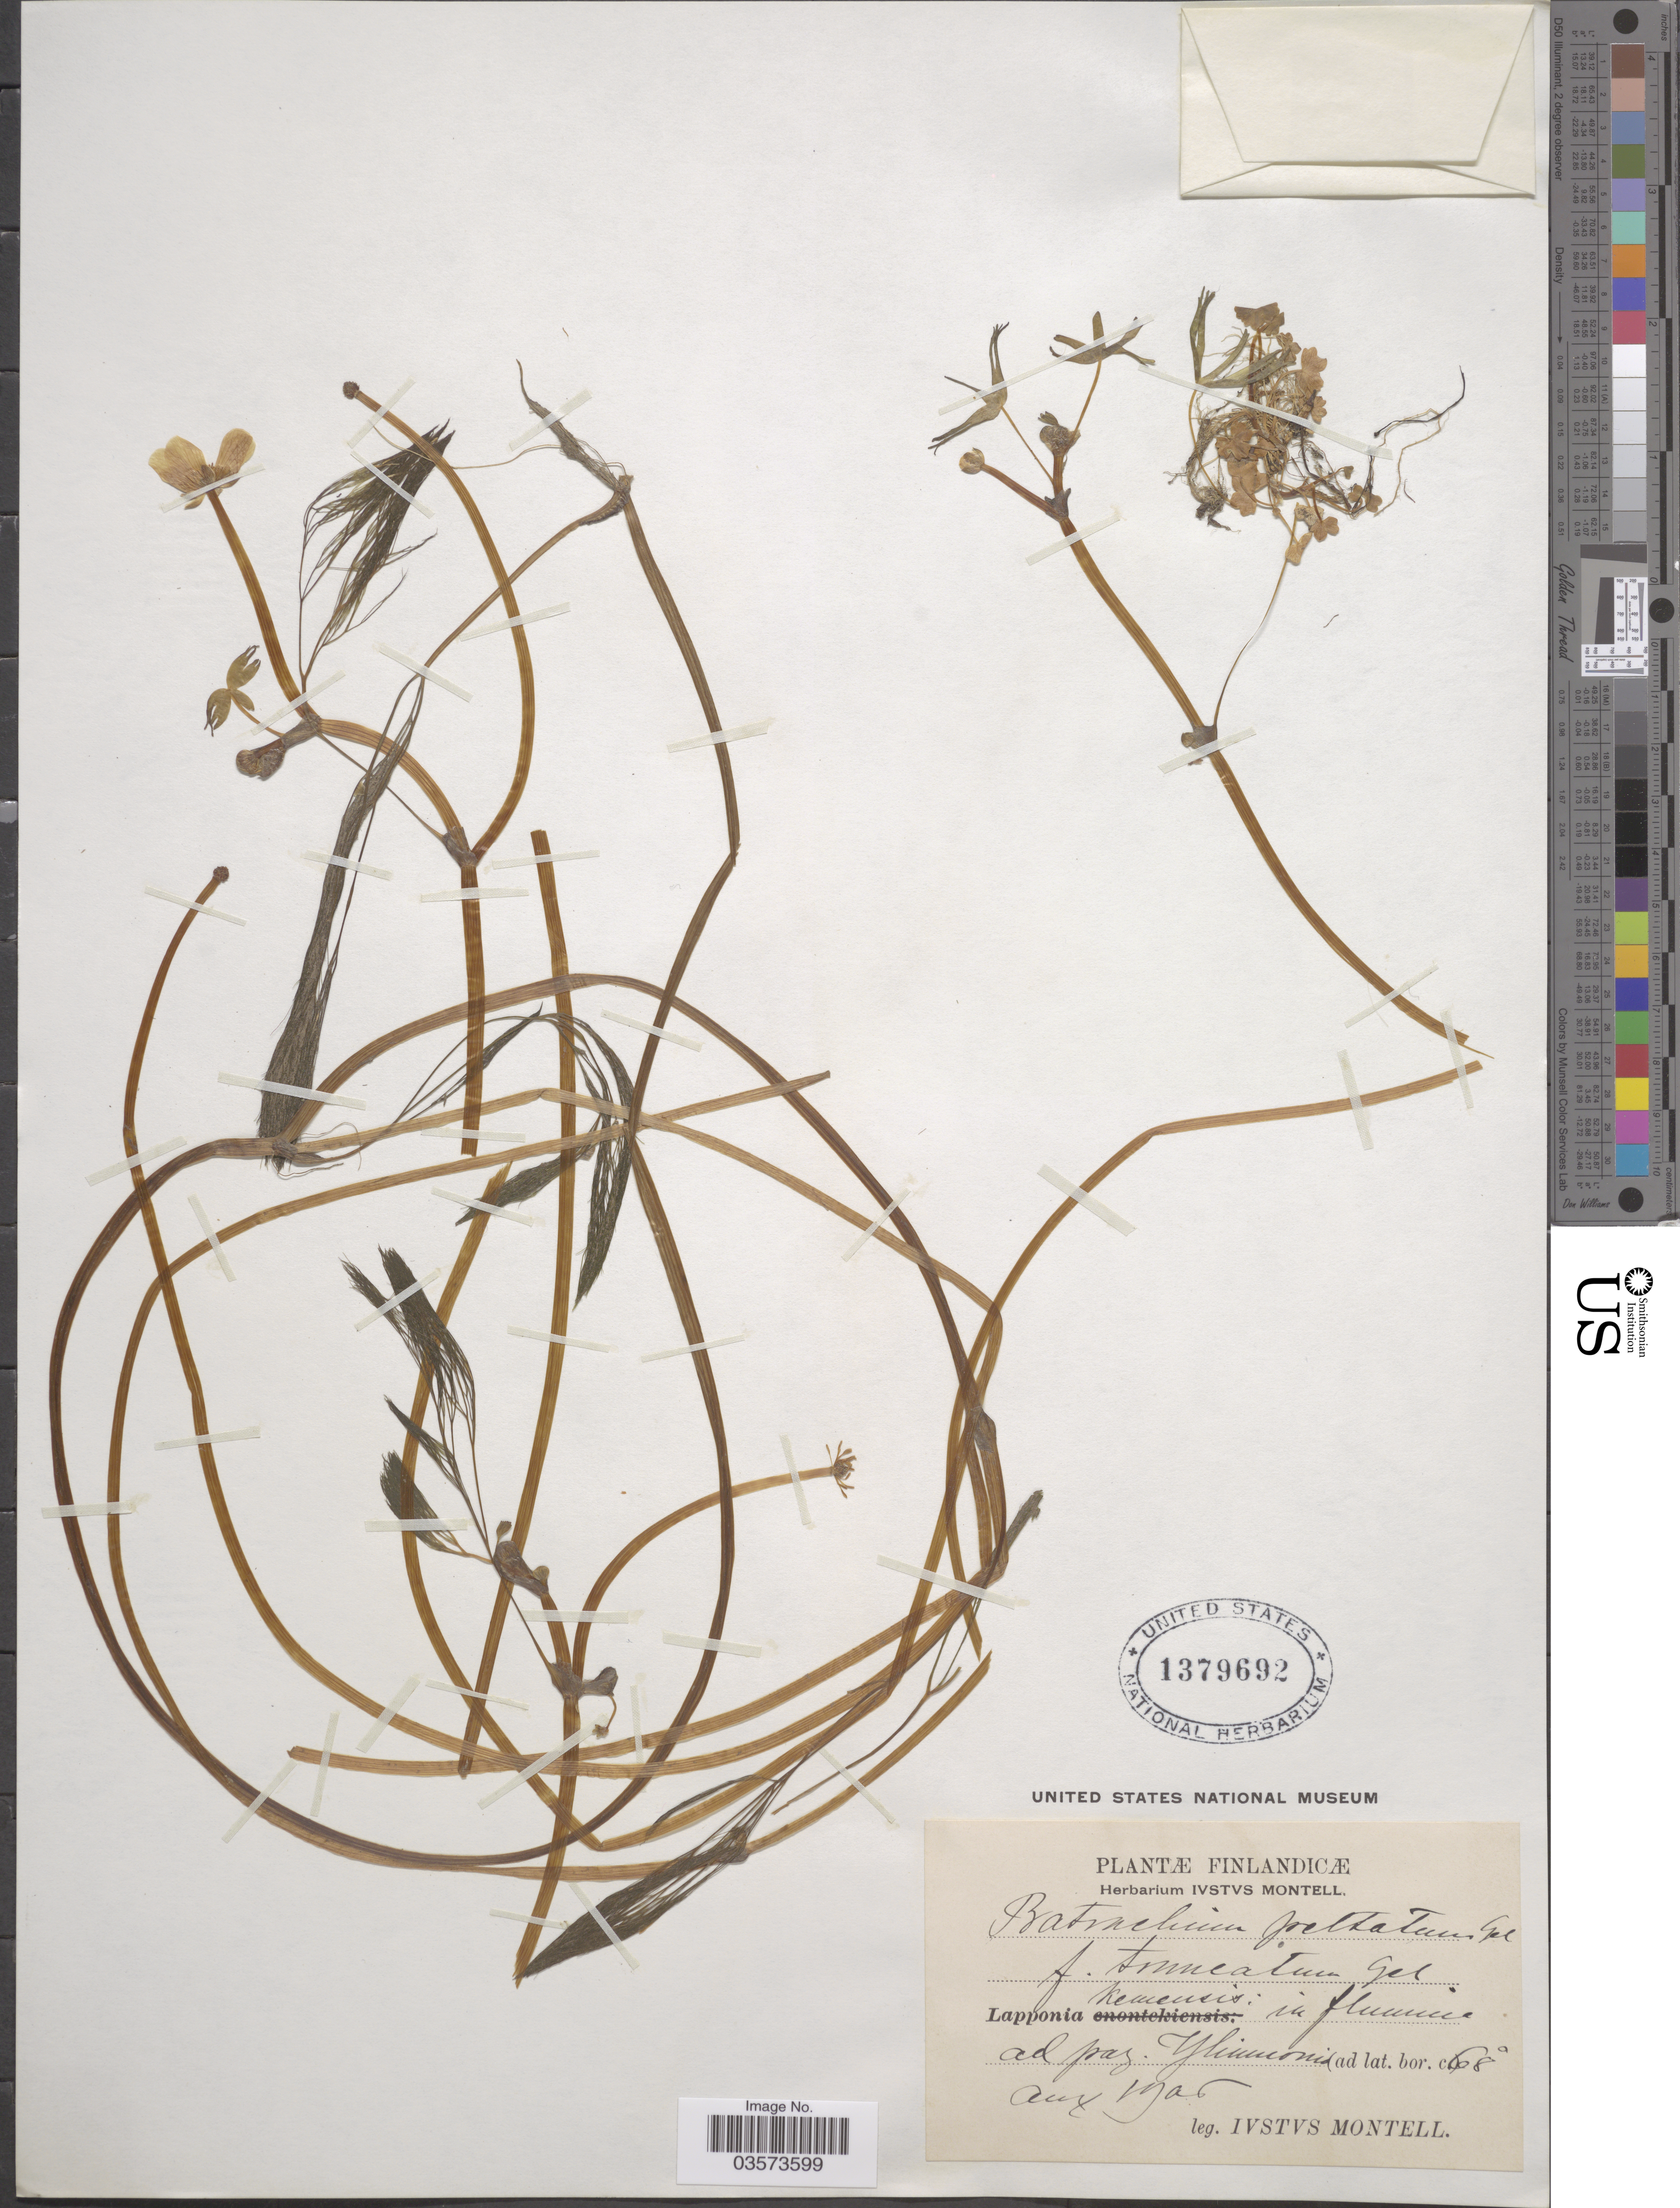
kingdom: Plantae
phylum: Tracheophyta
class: Magnoliopsida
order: Ranunculales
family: Ranunculaceae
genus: Ranunculus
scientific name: Ranunculus peltatus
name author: Schrank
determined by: Strong, Mark T., (BOT), Smithsonian Institution - National Museum of Natural History (UNITED STATES)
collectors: I. Montell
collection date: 1906-08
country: Finland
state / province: Lappi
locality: Yli-Muonio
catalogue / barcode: US 1379692